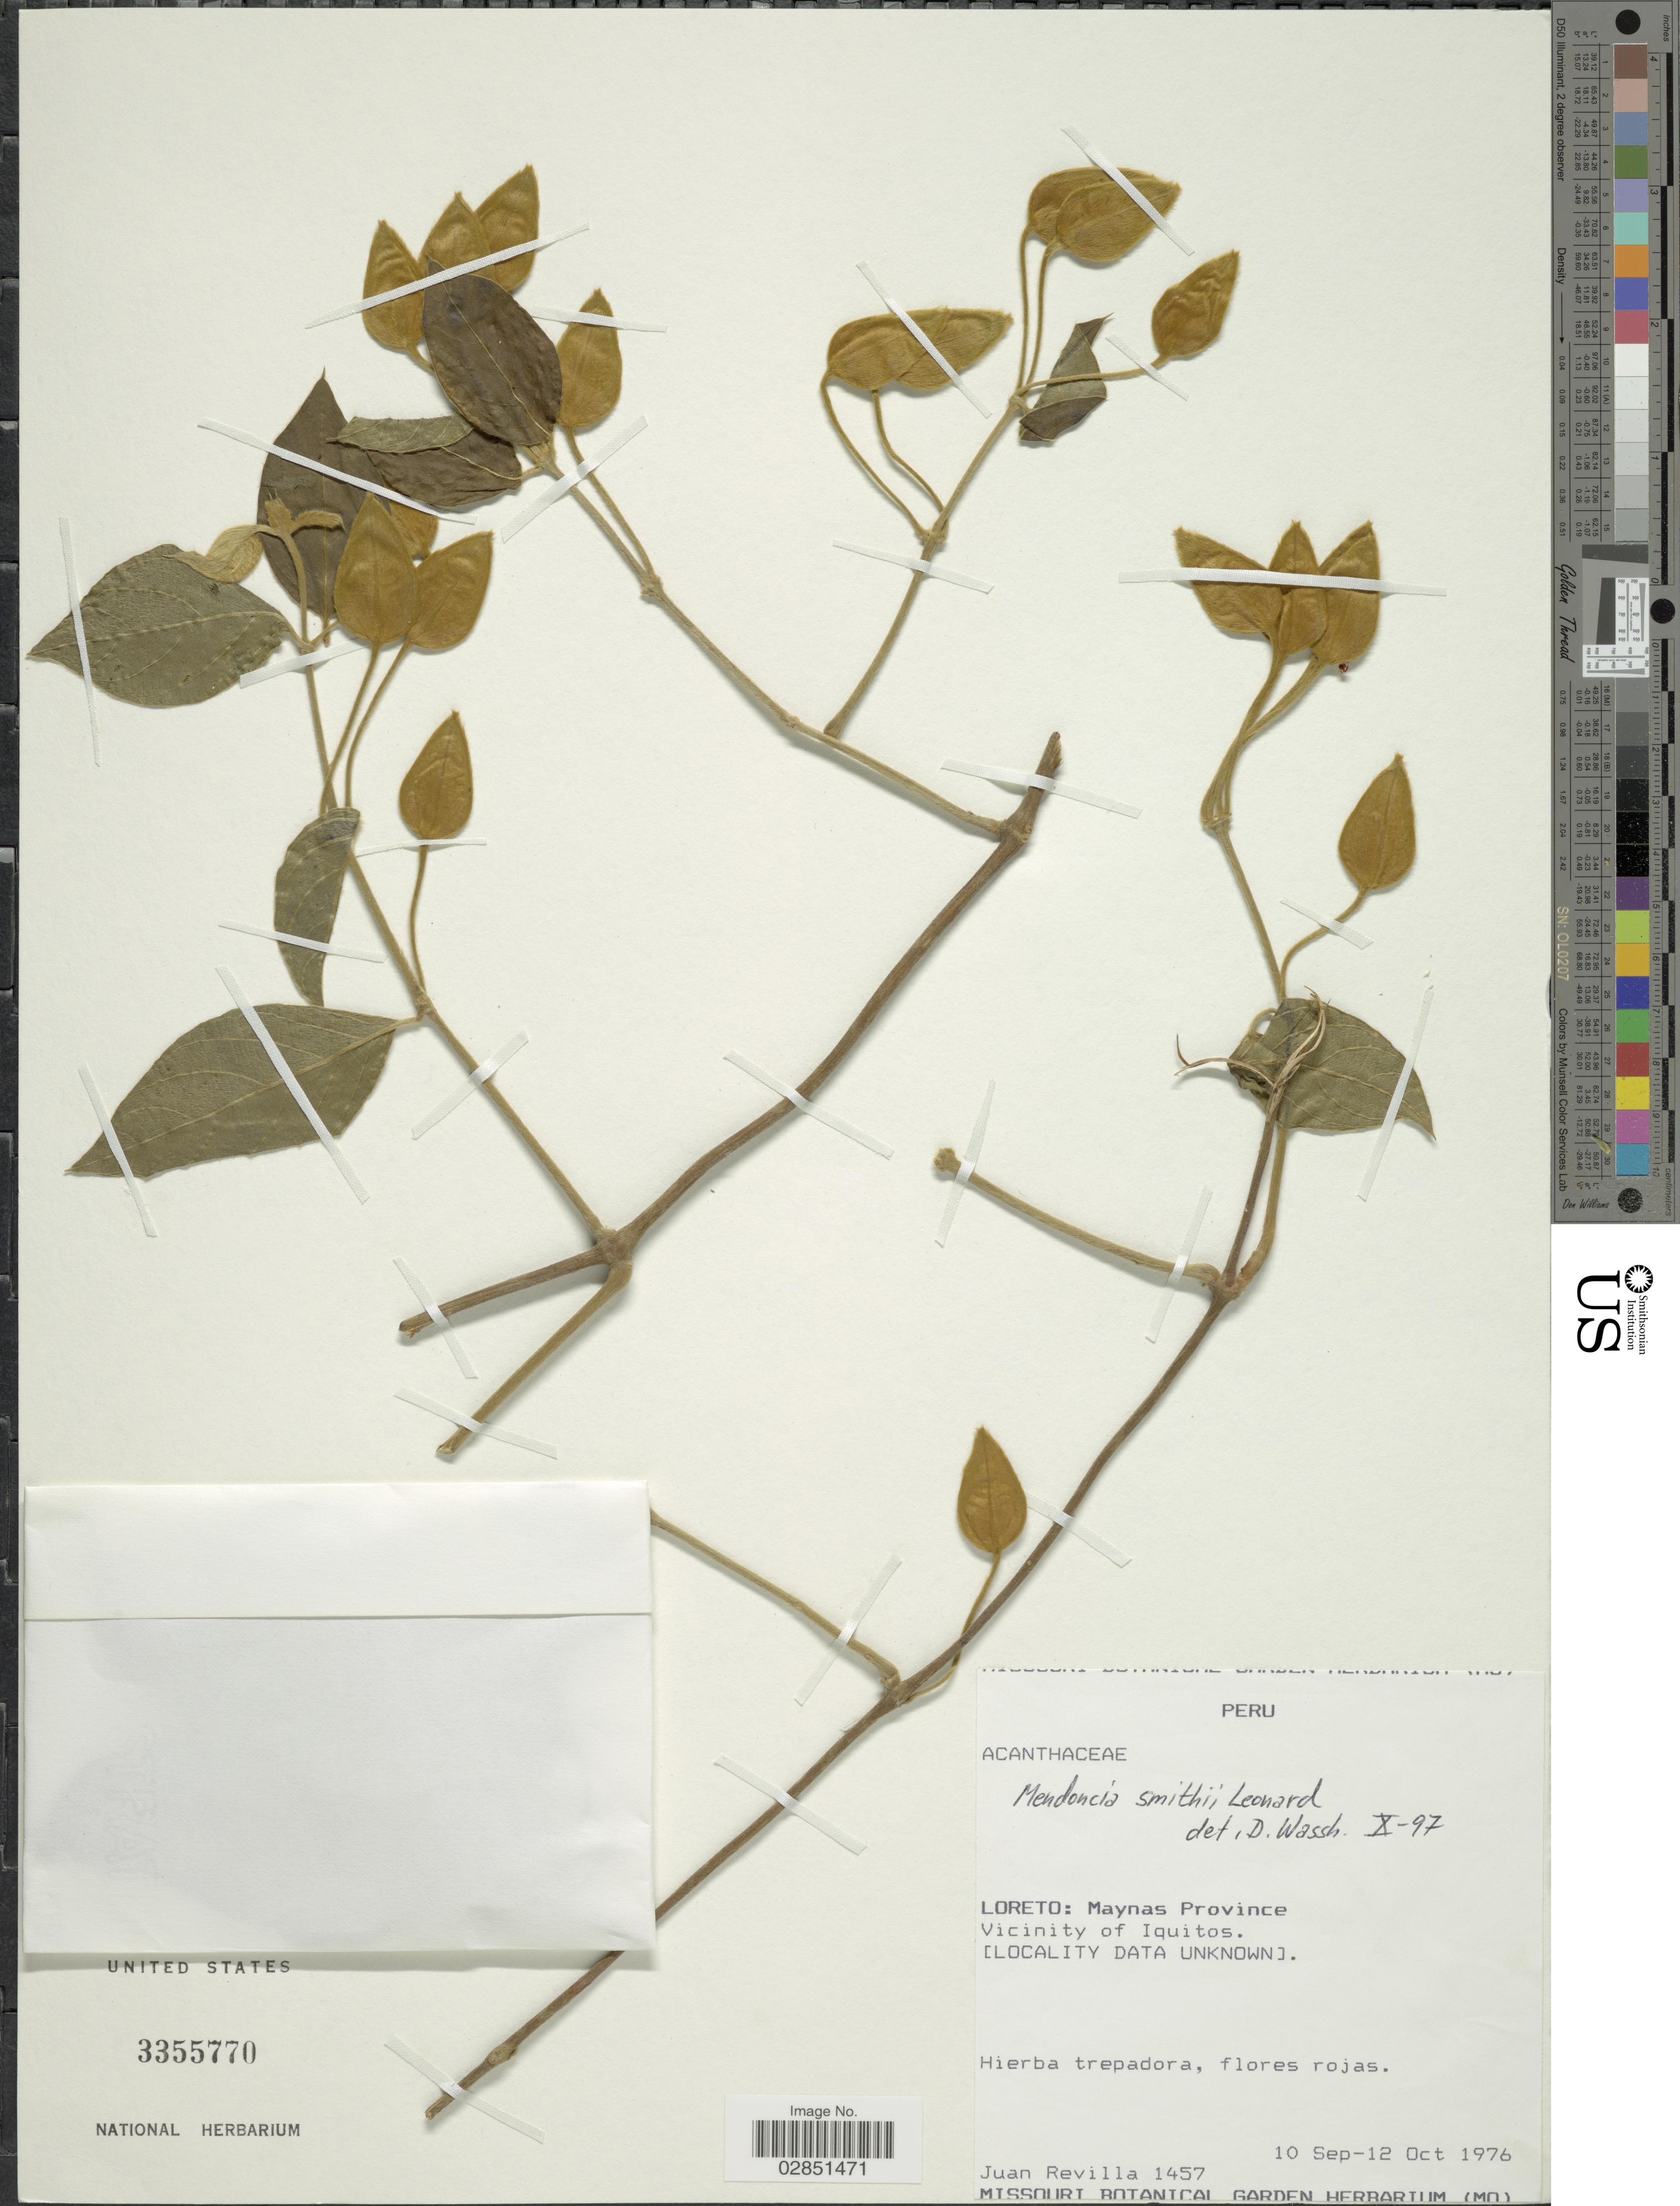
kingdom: Plantae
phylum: Tracheophyta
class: Magnoliopsida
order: Lamiales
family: Acanthaceae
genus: Mendoncia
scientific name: Mendoncia smithii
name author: Leonard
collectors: J. Revilla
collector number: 1457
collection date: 1976-09-10/1976-10-12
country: Peru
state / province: Loreto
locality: Maynas Province. Vicinity of Iquitos.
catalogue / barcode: US 3355770